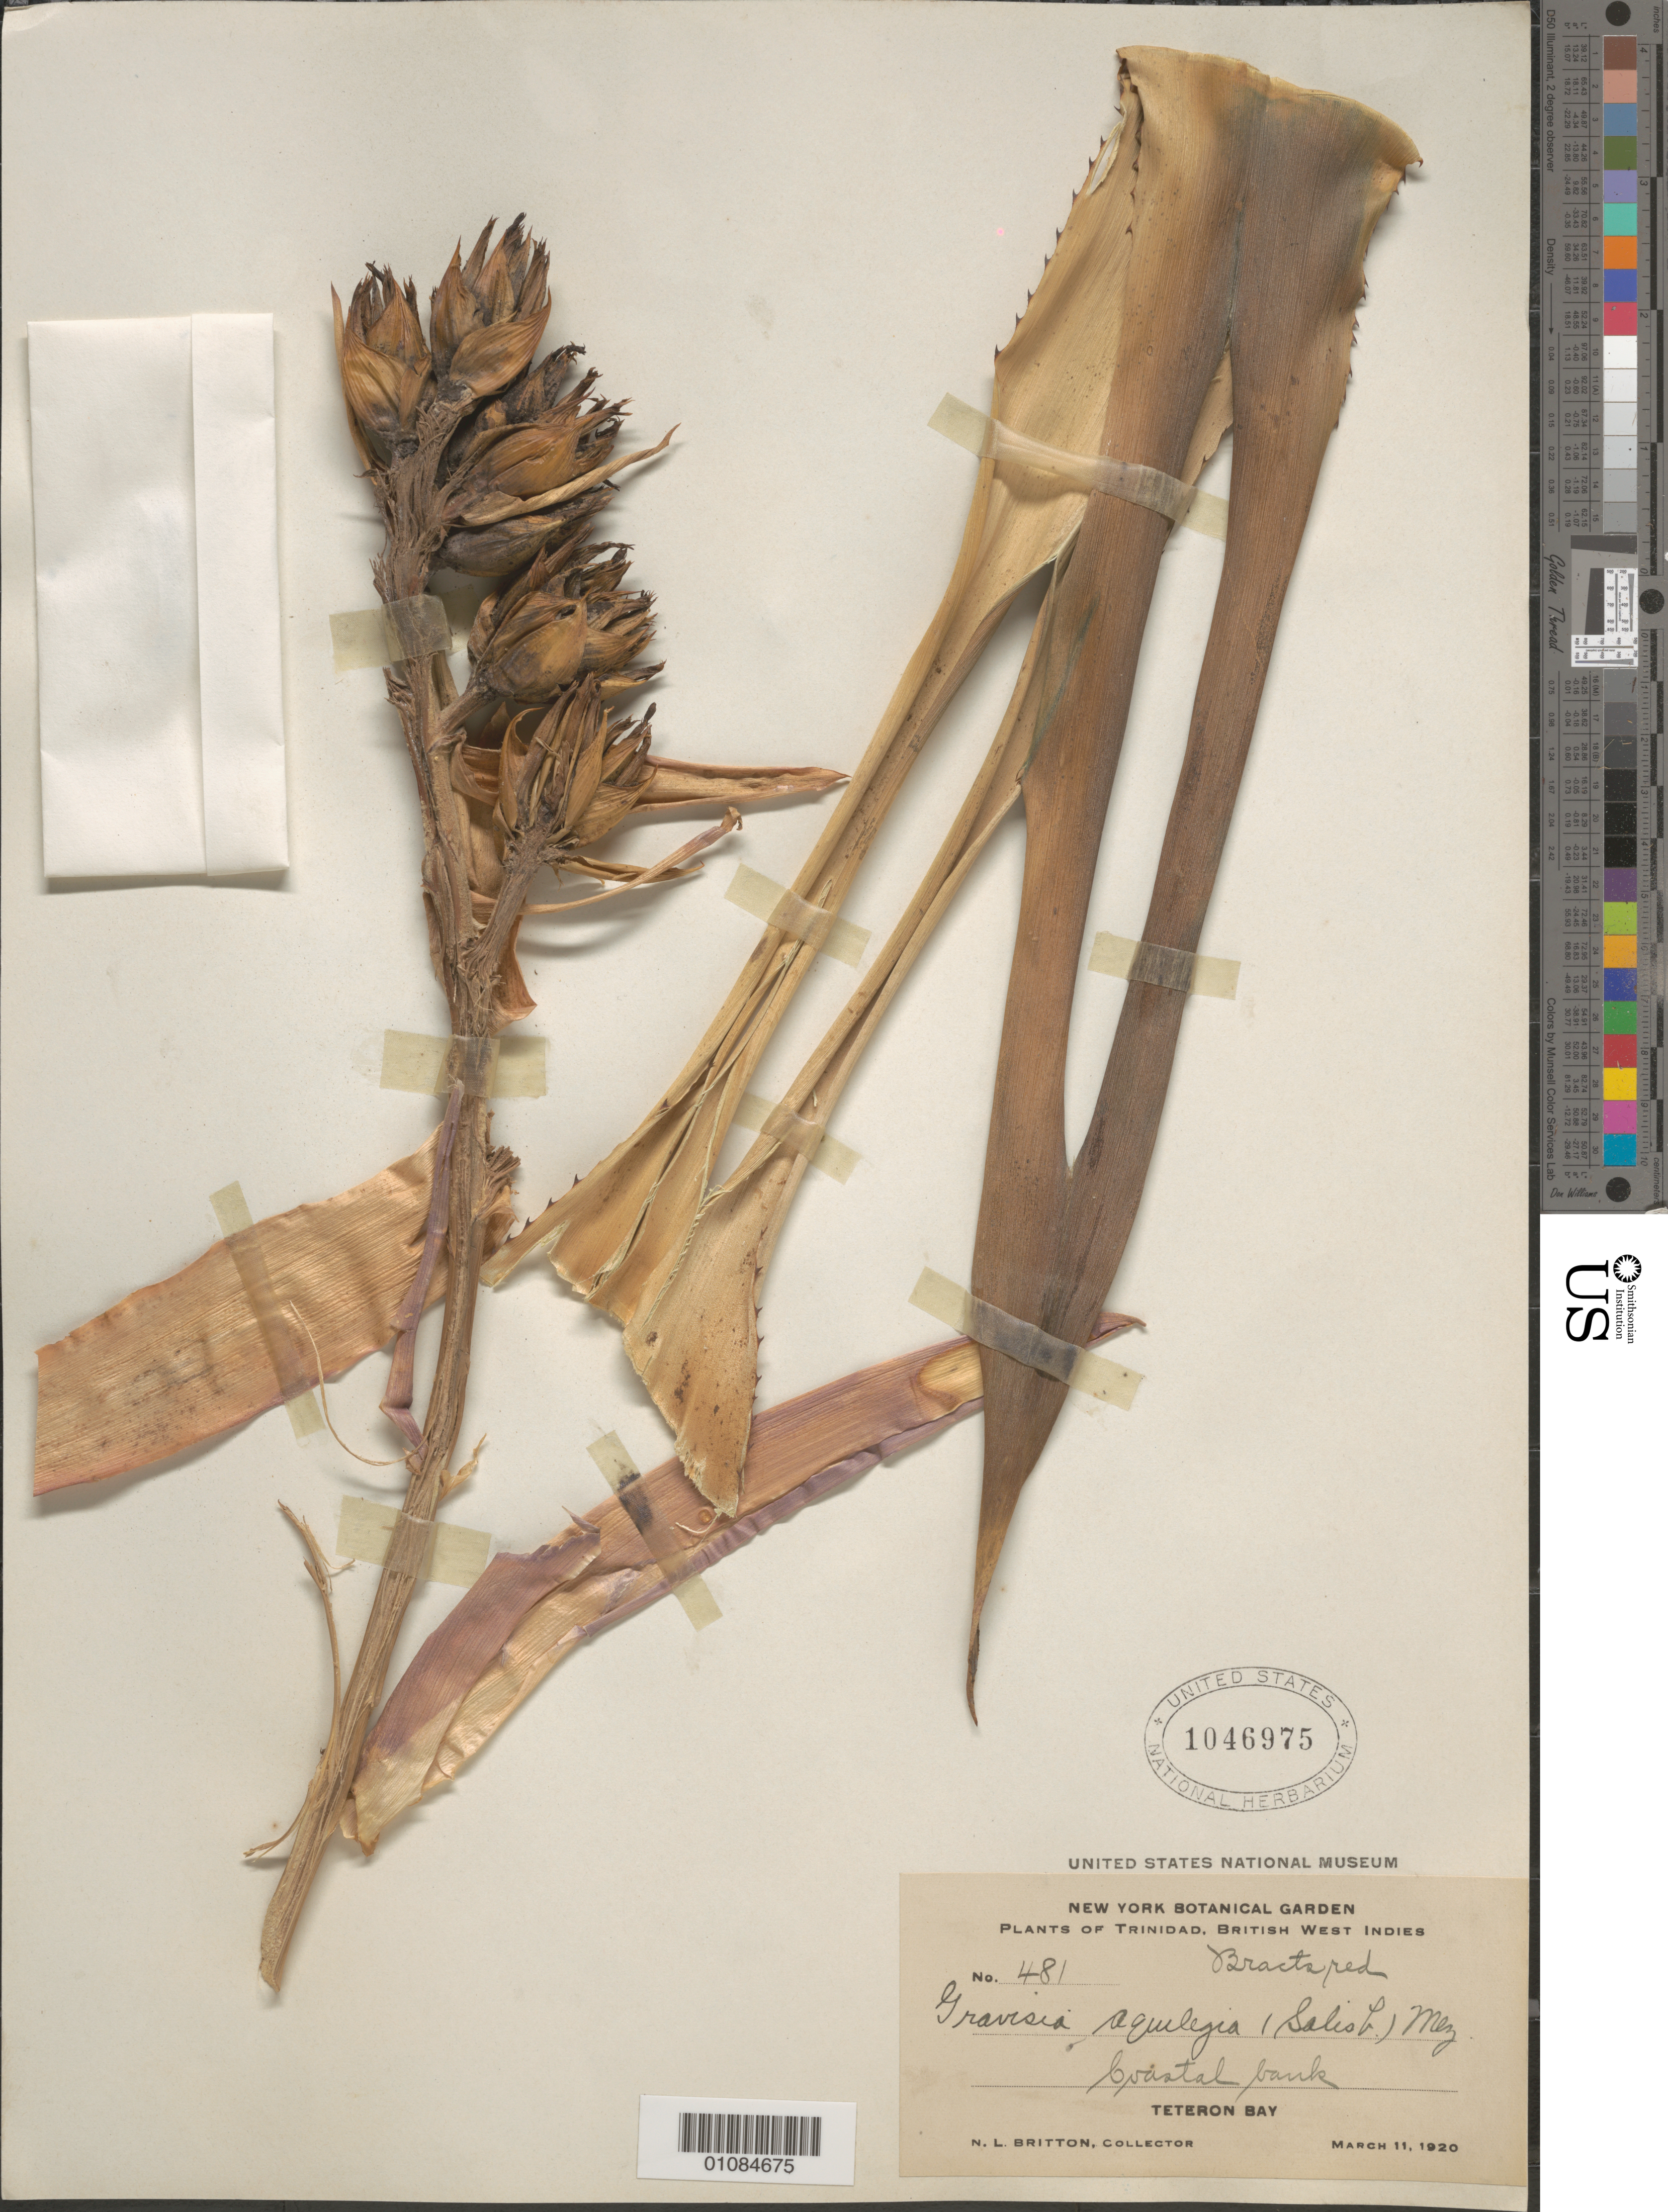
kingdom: Plantae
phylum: Tracheophyta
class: Liliopsida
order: Poales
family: Bromeliaceae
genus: Aechmea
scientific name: Aechmea aquilega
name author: (Salisb.) Griseb.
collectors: N. Britton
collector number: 481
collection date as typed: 11 Mar 1920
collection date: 1920-03-11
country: Trinidad and Tobago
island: Trinidad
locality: Teteron Bay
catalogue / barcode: US 1046975